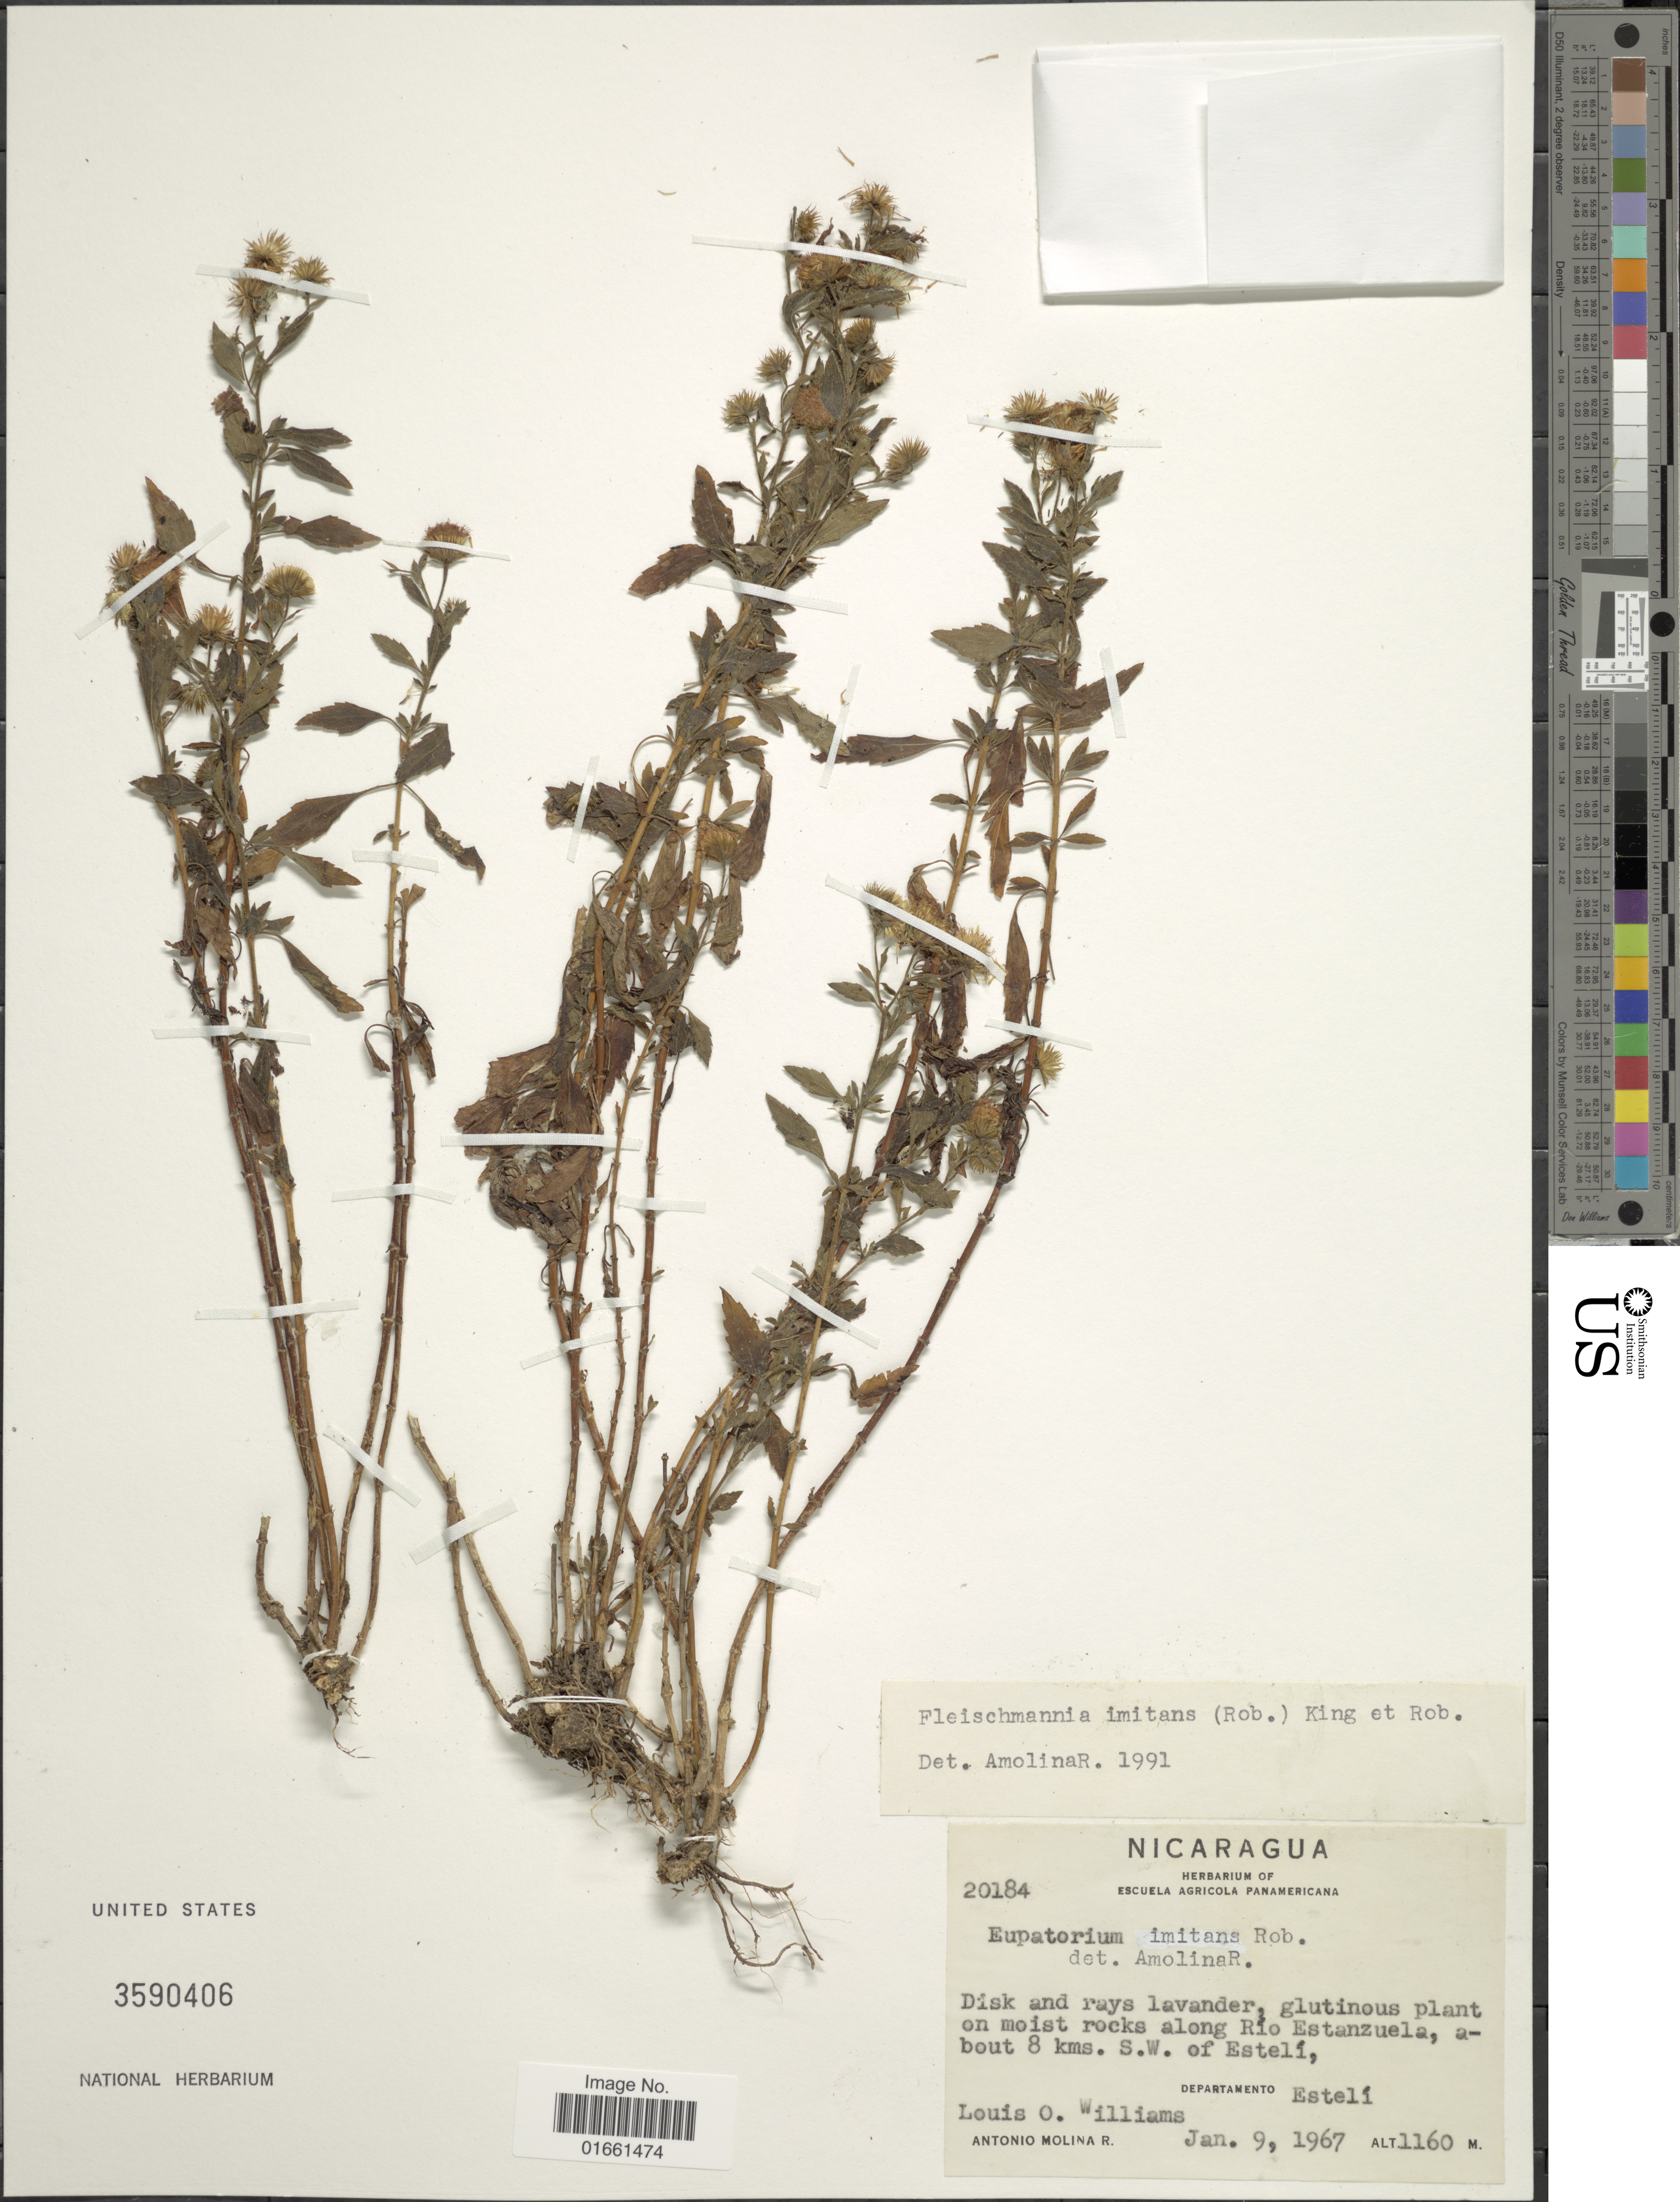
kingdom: Plantae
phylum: Tracheophyta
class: Magnoliopsida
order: Asterales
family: Asteraceae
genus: Fleischmannia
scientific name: Fleischmannia imitans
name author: (B.L. Rob.) R.M. King & H. Rob.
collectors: L. O. Williams & A. Molina R.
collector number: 20184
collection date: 1967-01-09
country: Nicaragua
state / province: Esteli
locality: Along Rio Estanzuela, about 8 kms S.W. of Esteli, Departemento Esteli.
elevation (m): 1160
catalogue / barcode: US 3590406